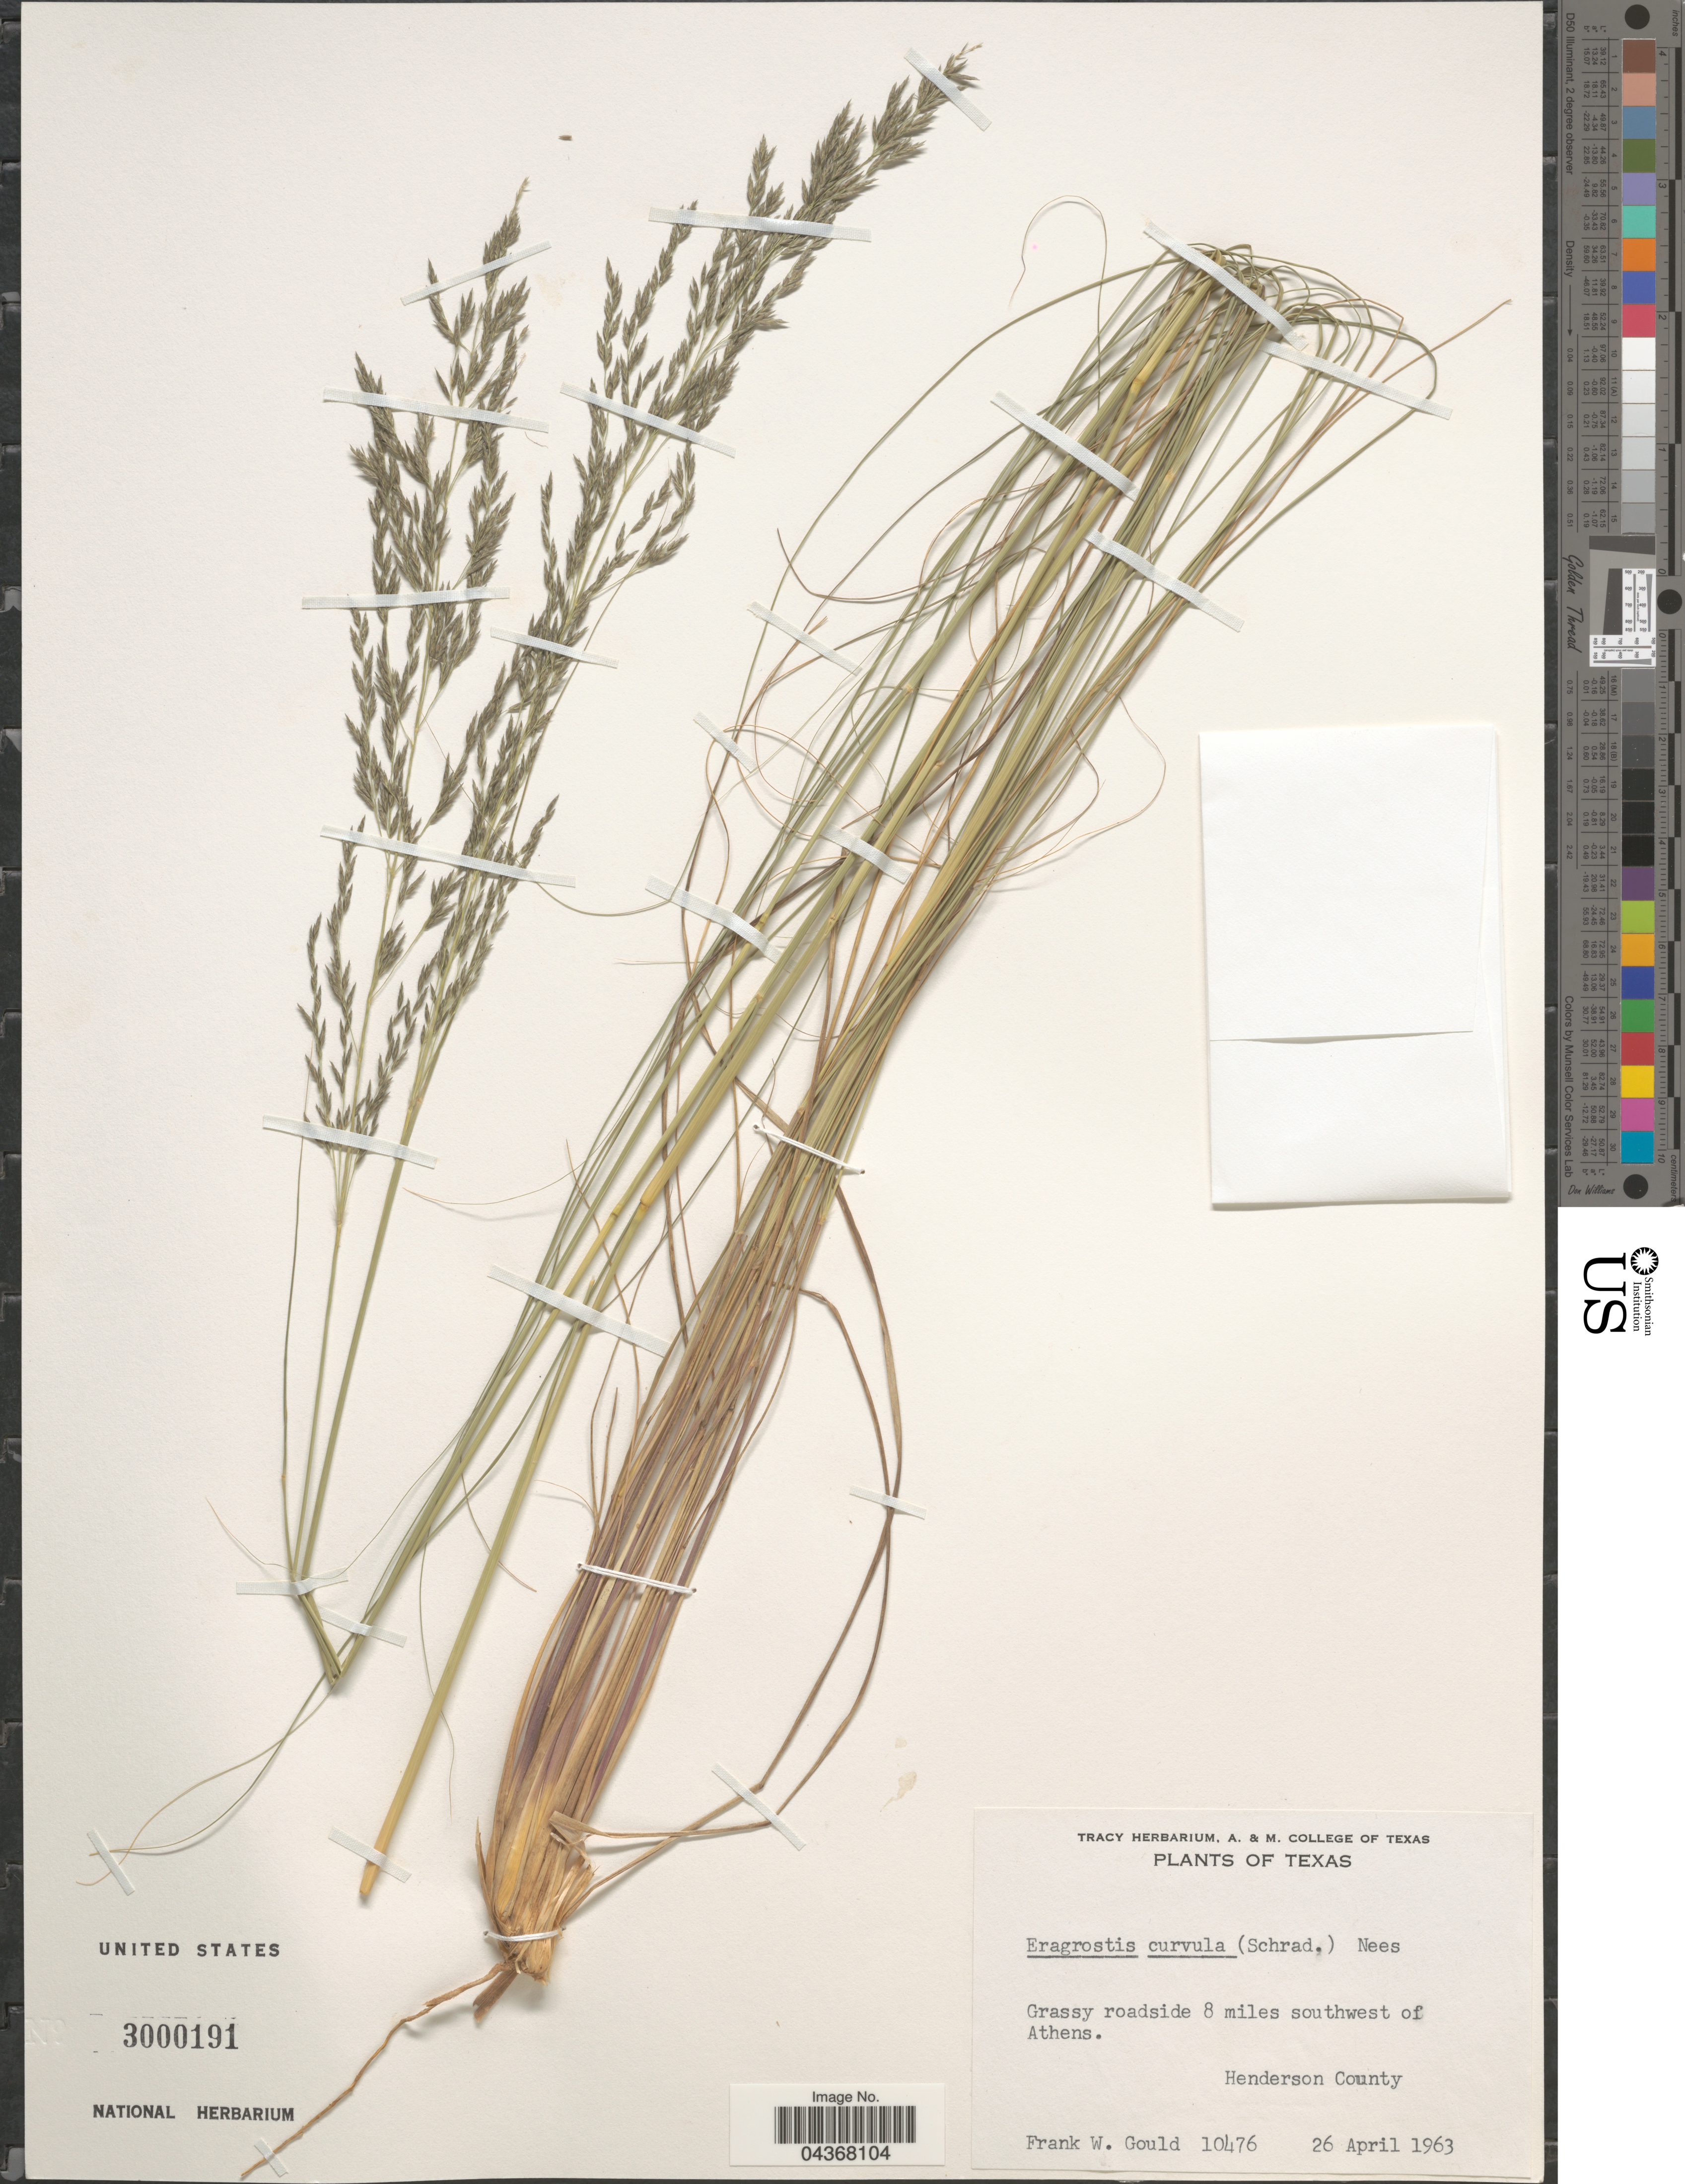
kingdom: Plantae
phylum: Tracheophyta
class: Liliopsida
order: Poales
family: Poaceae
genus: Eragrostis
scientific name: Eragrostis curvula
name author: (Schrad.) Nees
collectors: F. W. Gould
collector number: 10476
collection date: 1963-04-26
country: United States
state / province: Texas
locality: Grassy roadside 8 miles southwest of Athens. Henderson County.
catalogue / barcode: US 3000191